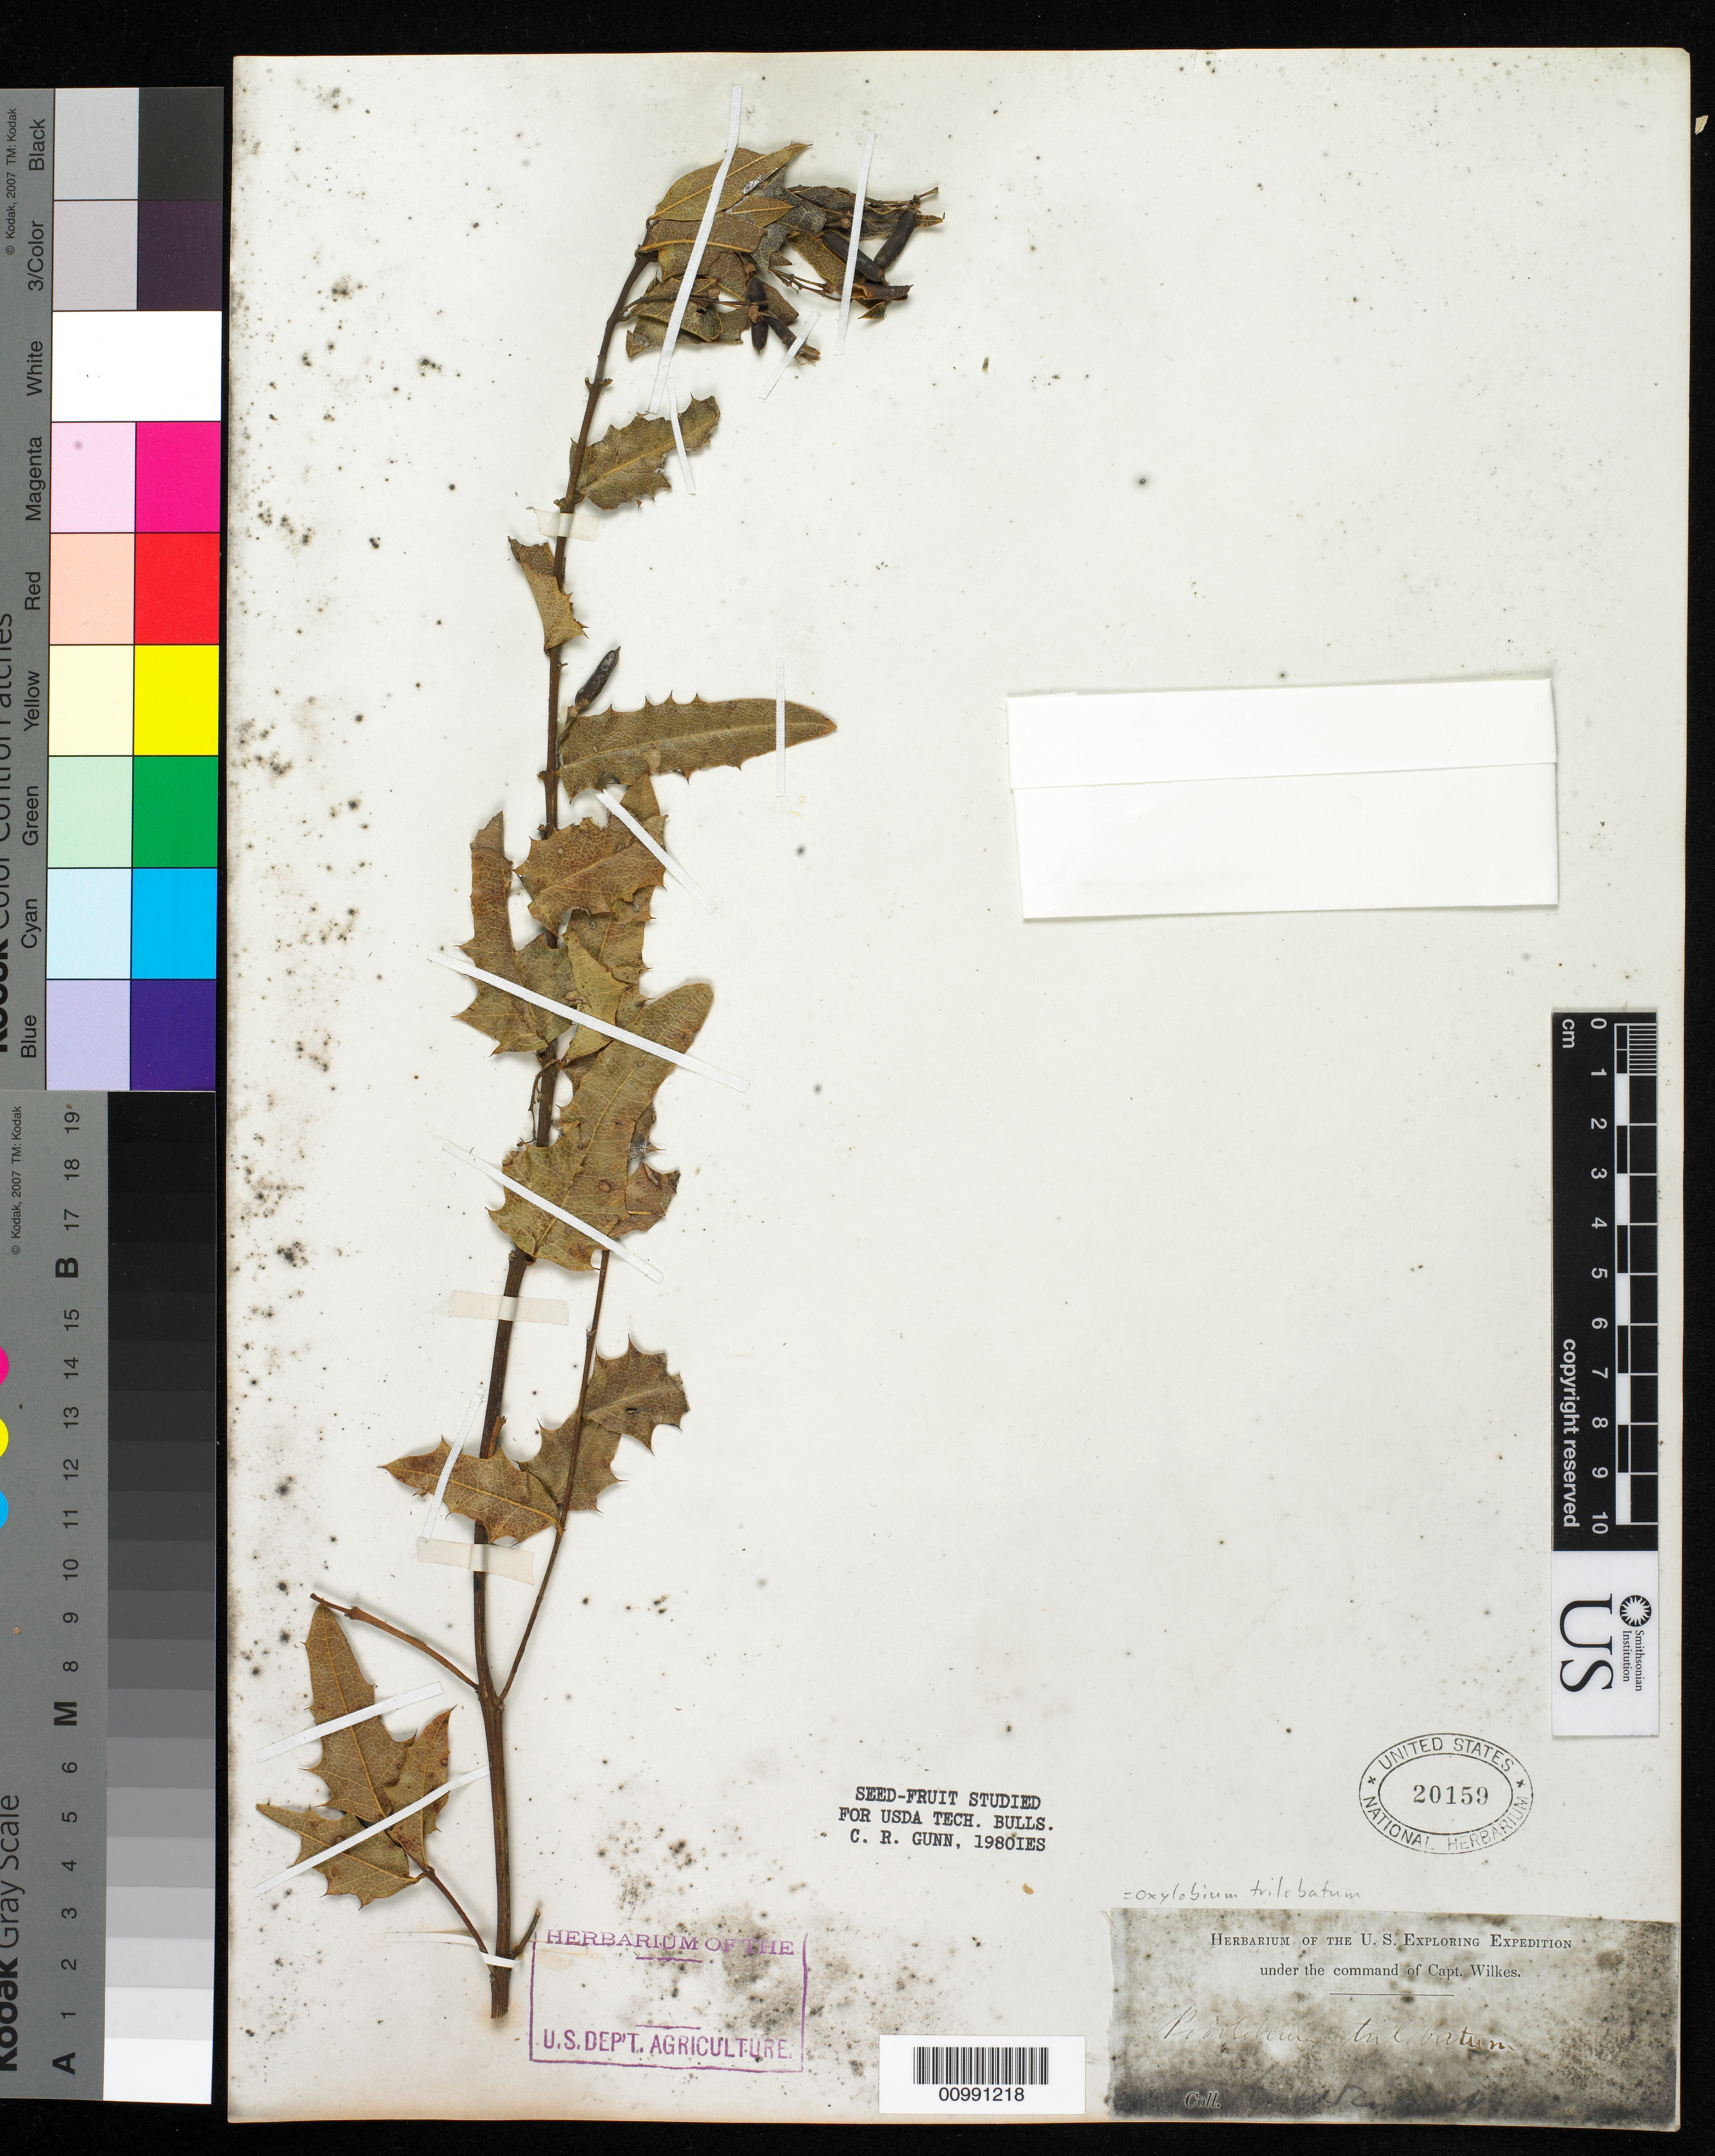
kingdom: Plantae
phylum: Tracheophyta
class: Magnoliopsida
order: Fabales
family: Fabaceae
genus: Oxylobium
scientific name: Oxylobium trilobatum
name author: Benth.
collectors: Wilkes Explor. Exped.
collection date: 1838/1842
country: Australia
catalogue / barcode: US 20159